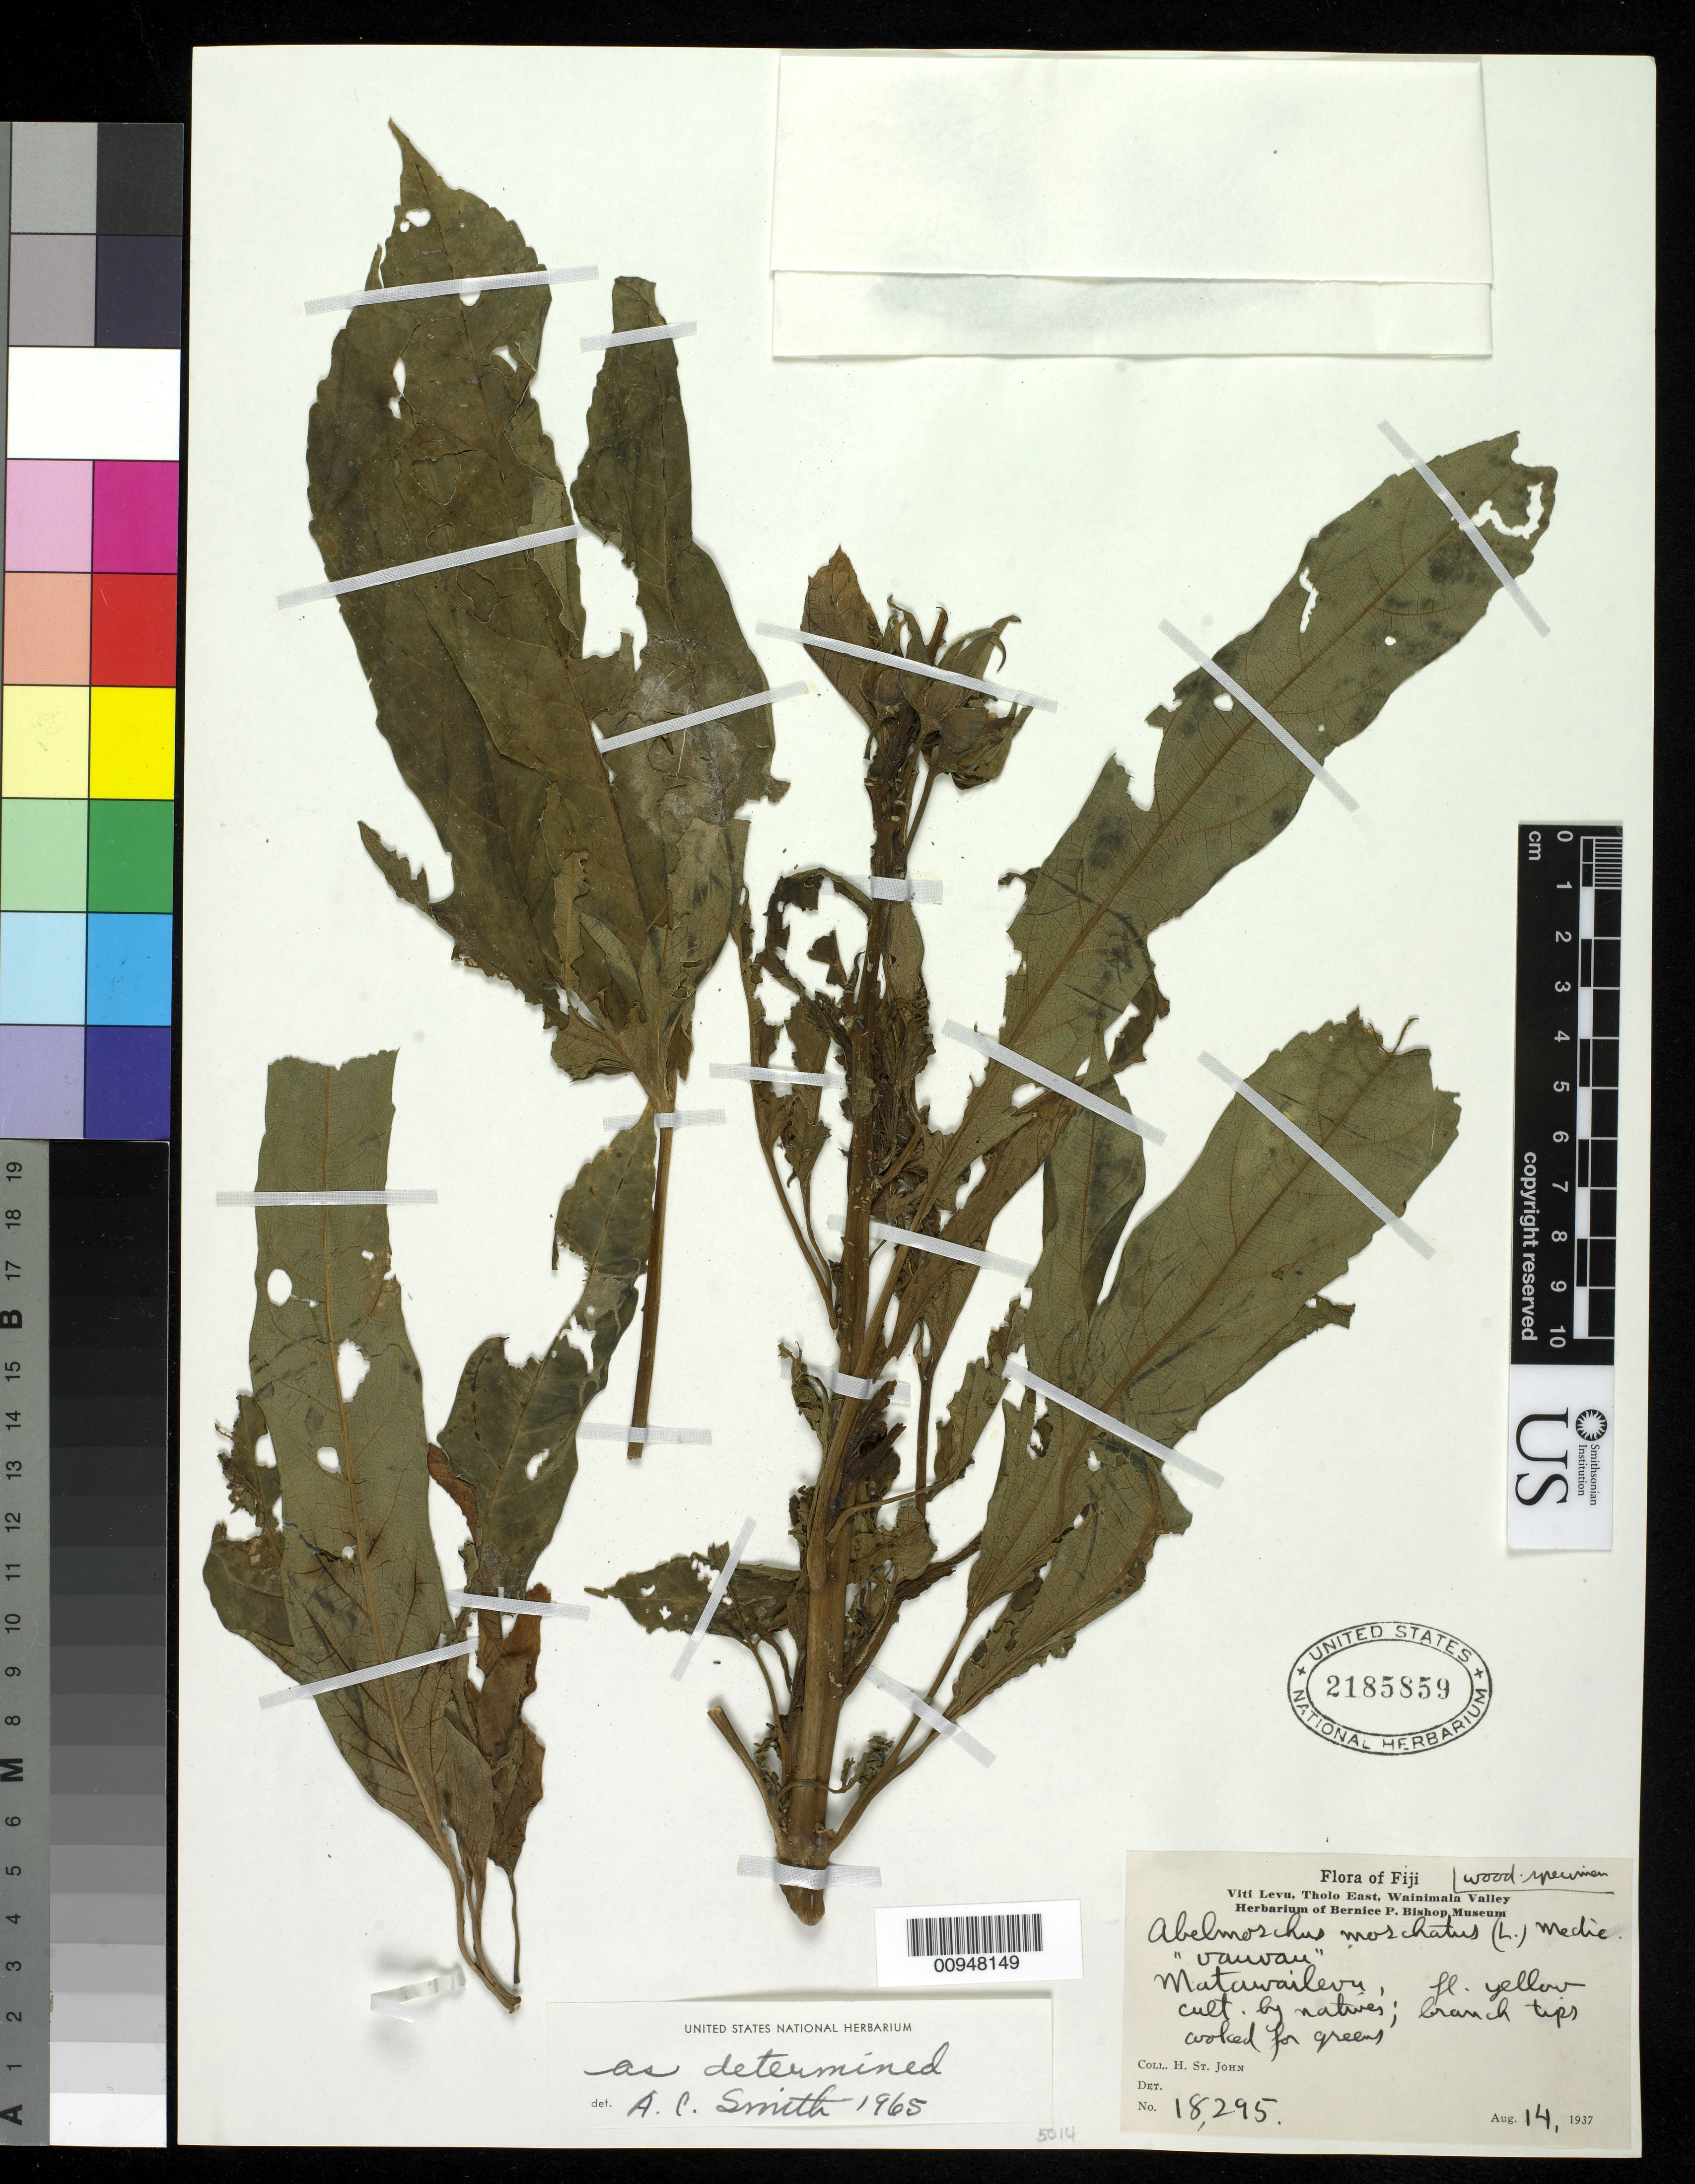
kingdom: Plantae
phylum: Tracheophyta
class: Magnoliopsida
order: Malvales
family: Malvaceae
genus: Abelmoschus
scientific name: Abelmoschus moschatus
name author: Medik.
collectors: C. A. Smith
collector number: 18295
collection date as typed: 14 Aug 1937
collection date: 1937-08-14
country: Fiji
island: Viti Levu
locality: Tholo East, Wainimala Valley.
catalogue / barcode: US 2185859